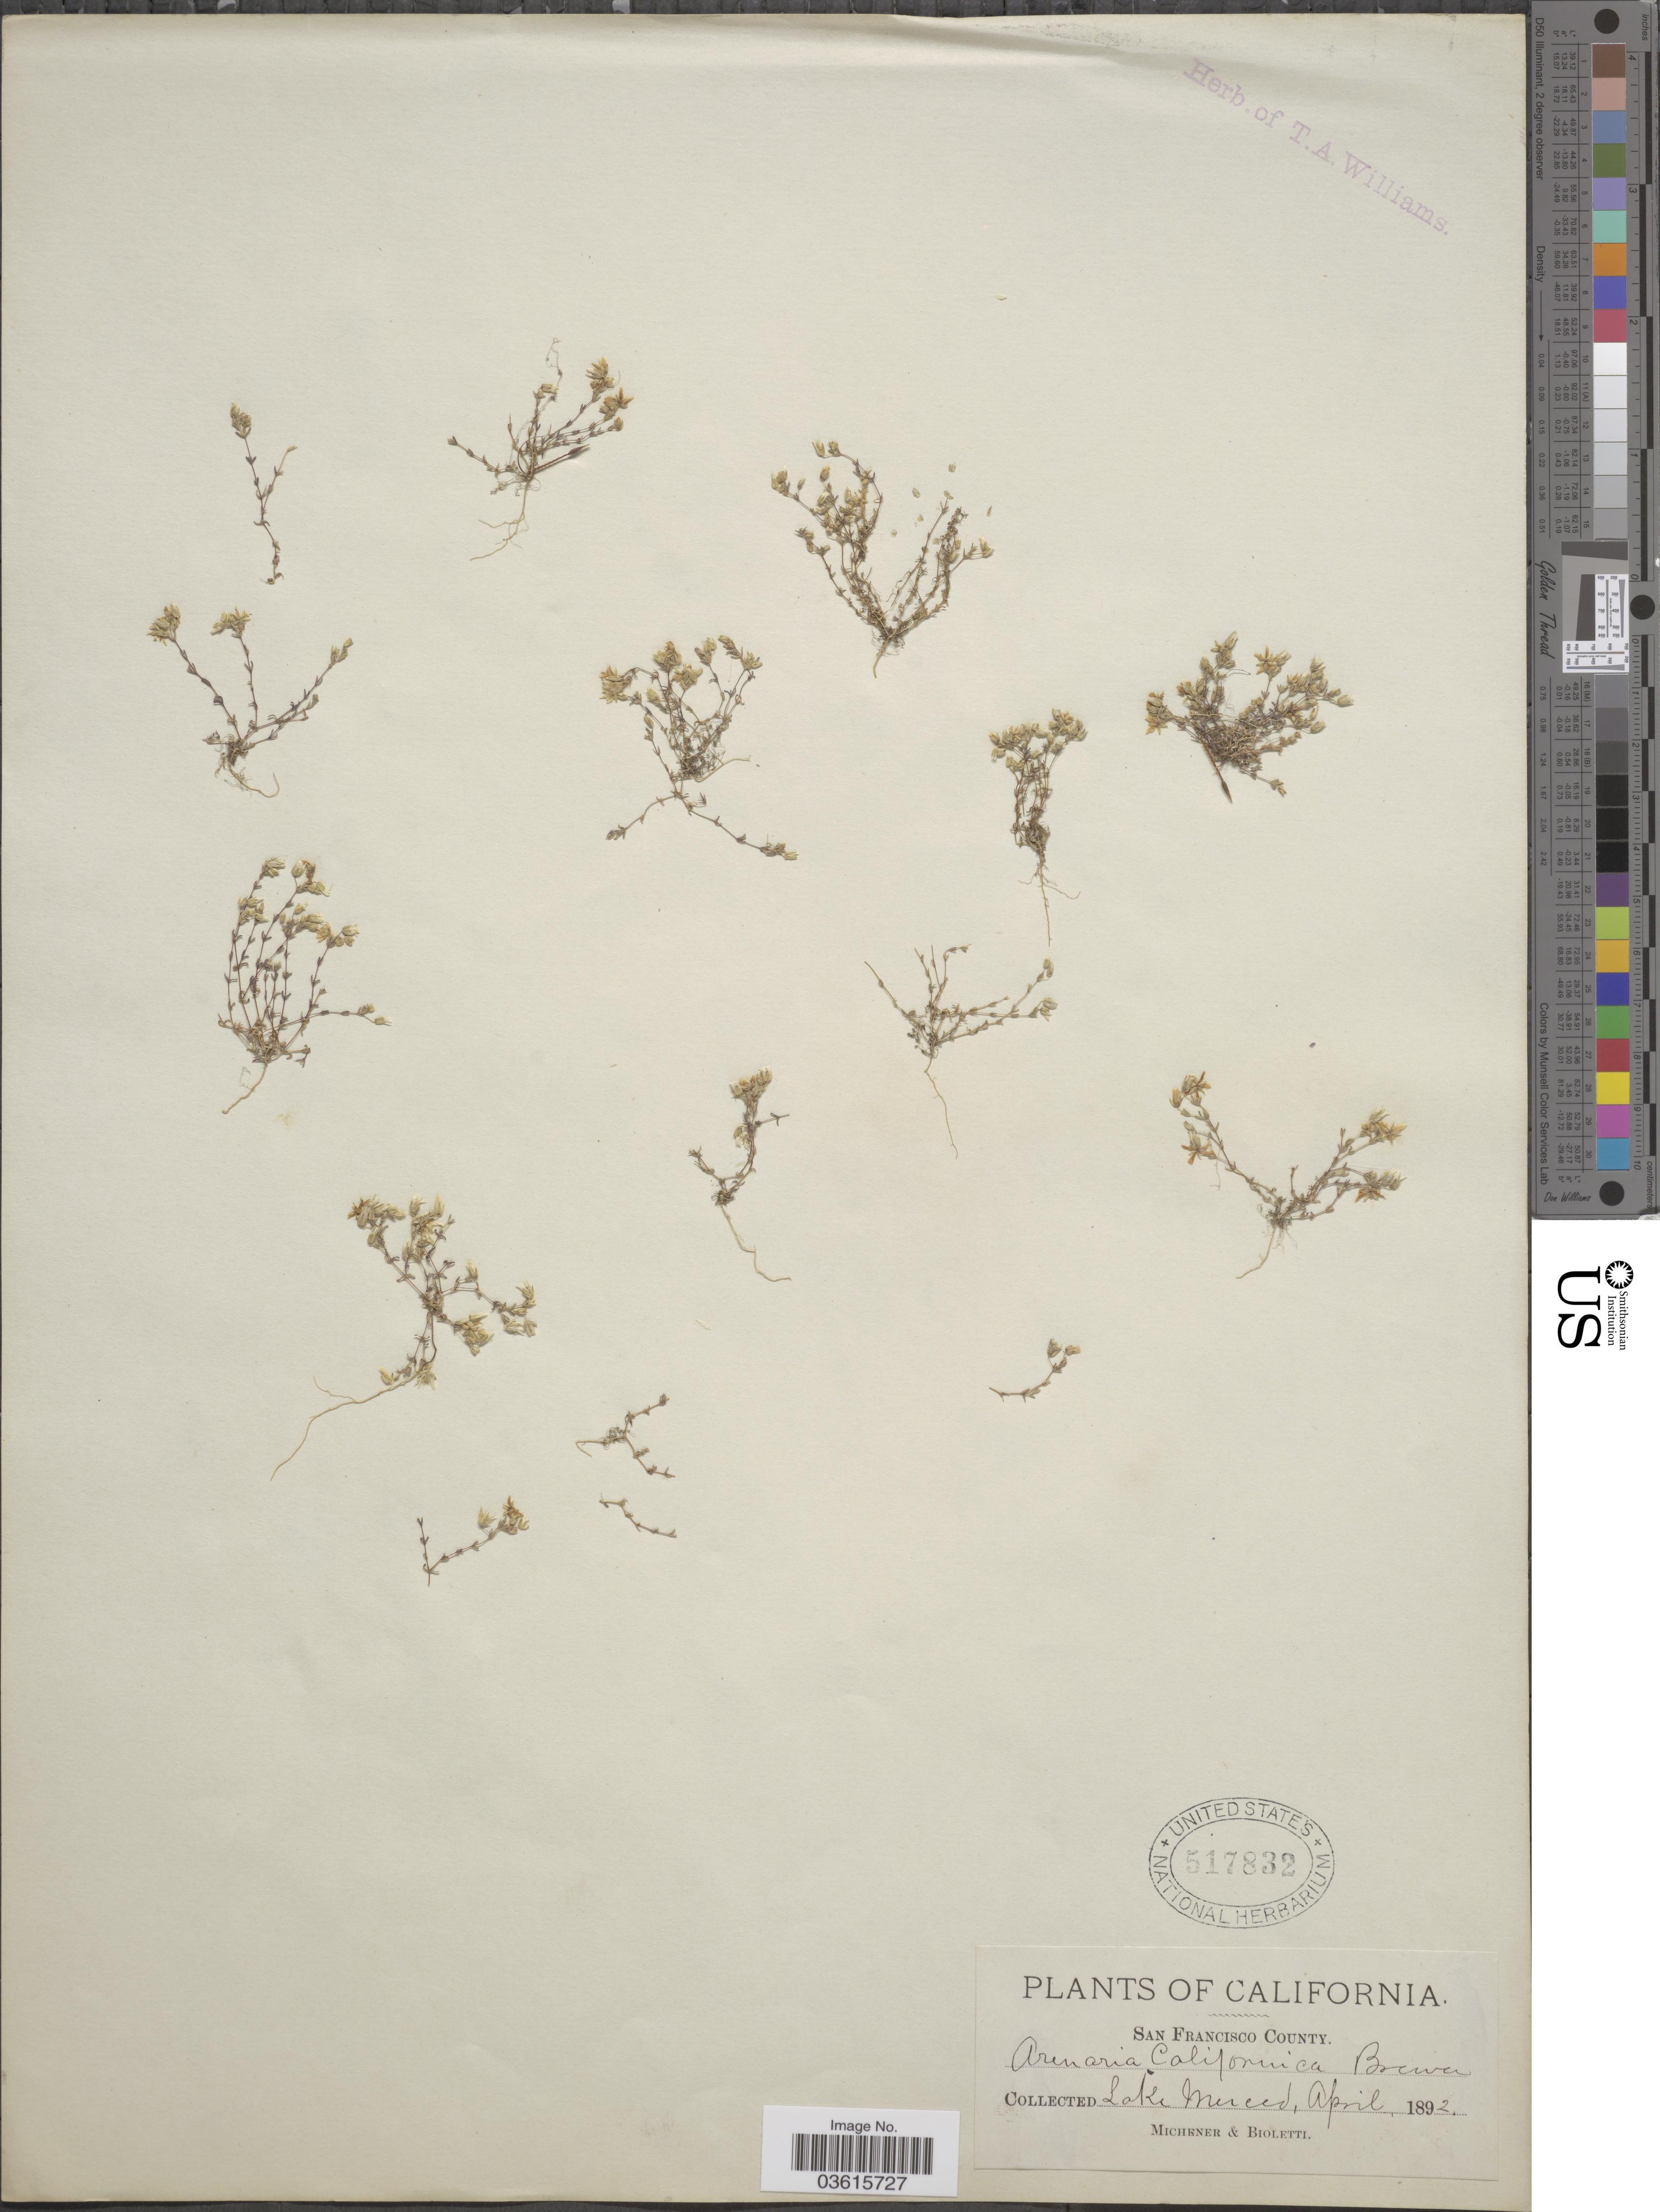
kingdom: Plantae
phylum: Tracheophyta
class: Magnoliopsida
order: Caryophyllales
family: Caryophyllaceae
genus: Minuartia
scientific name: Minuartia californica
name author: (A. Gray) Mattf.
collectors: -. Michener & -- Bioletti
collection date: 1892-04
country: United States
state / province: California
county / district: San Francisco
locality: San Francisco County. Lake Merced.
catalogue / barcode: US 517832